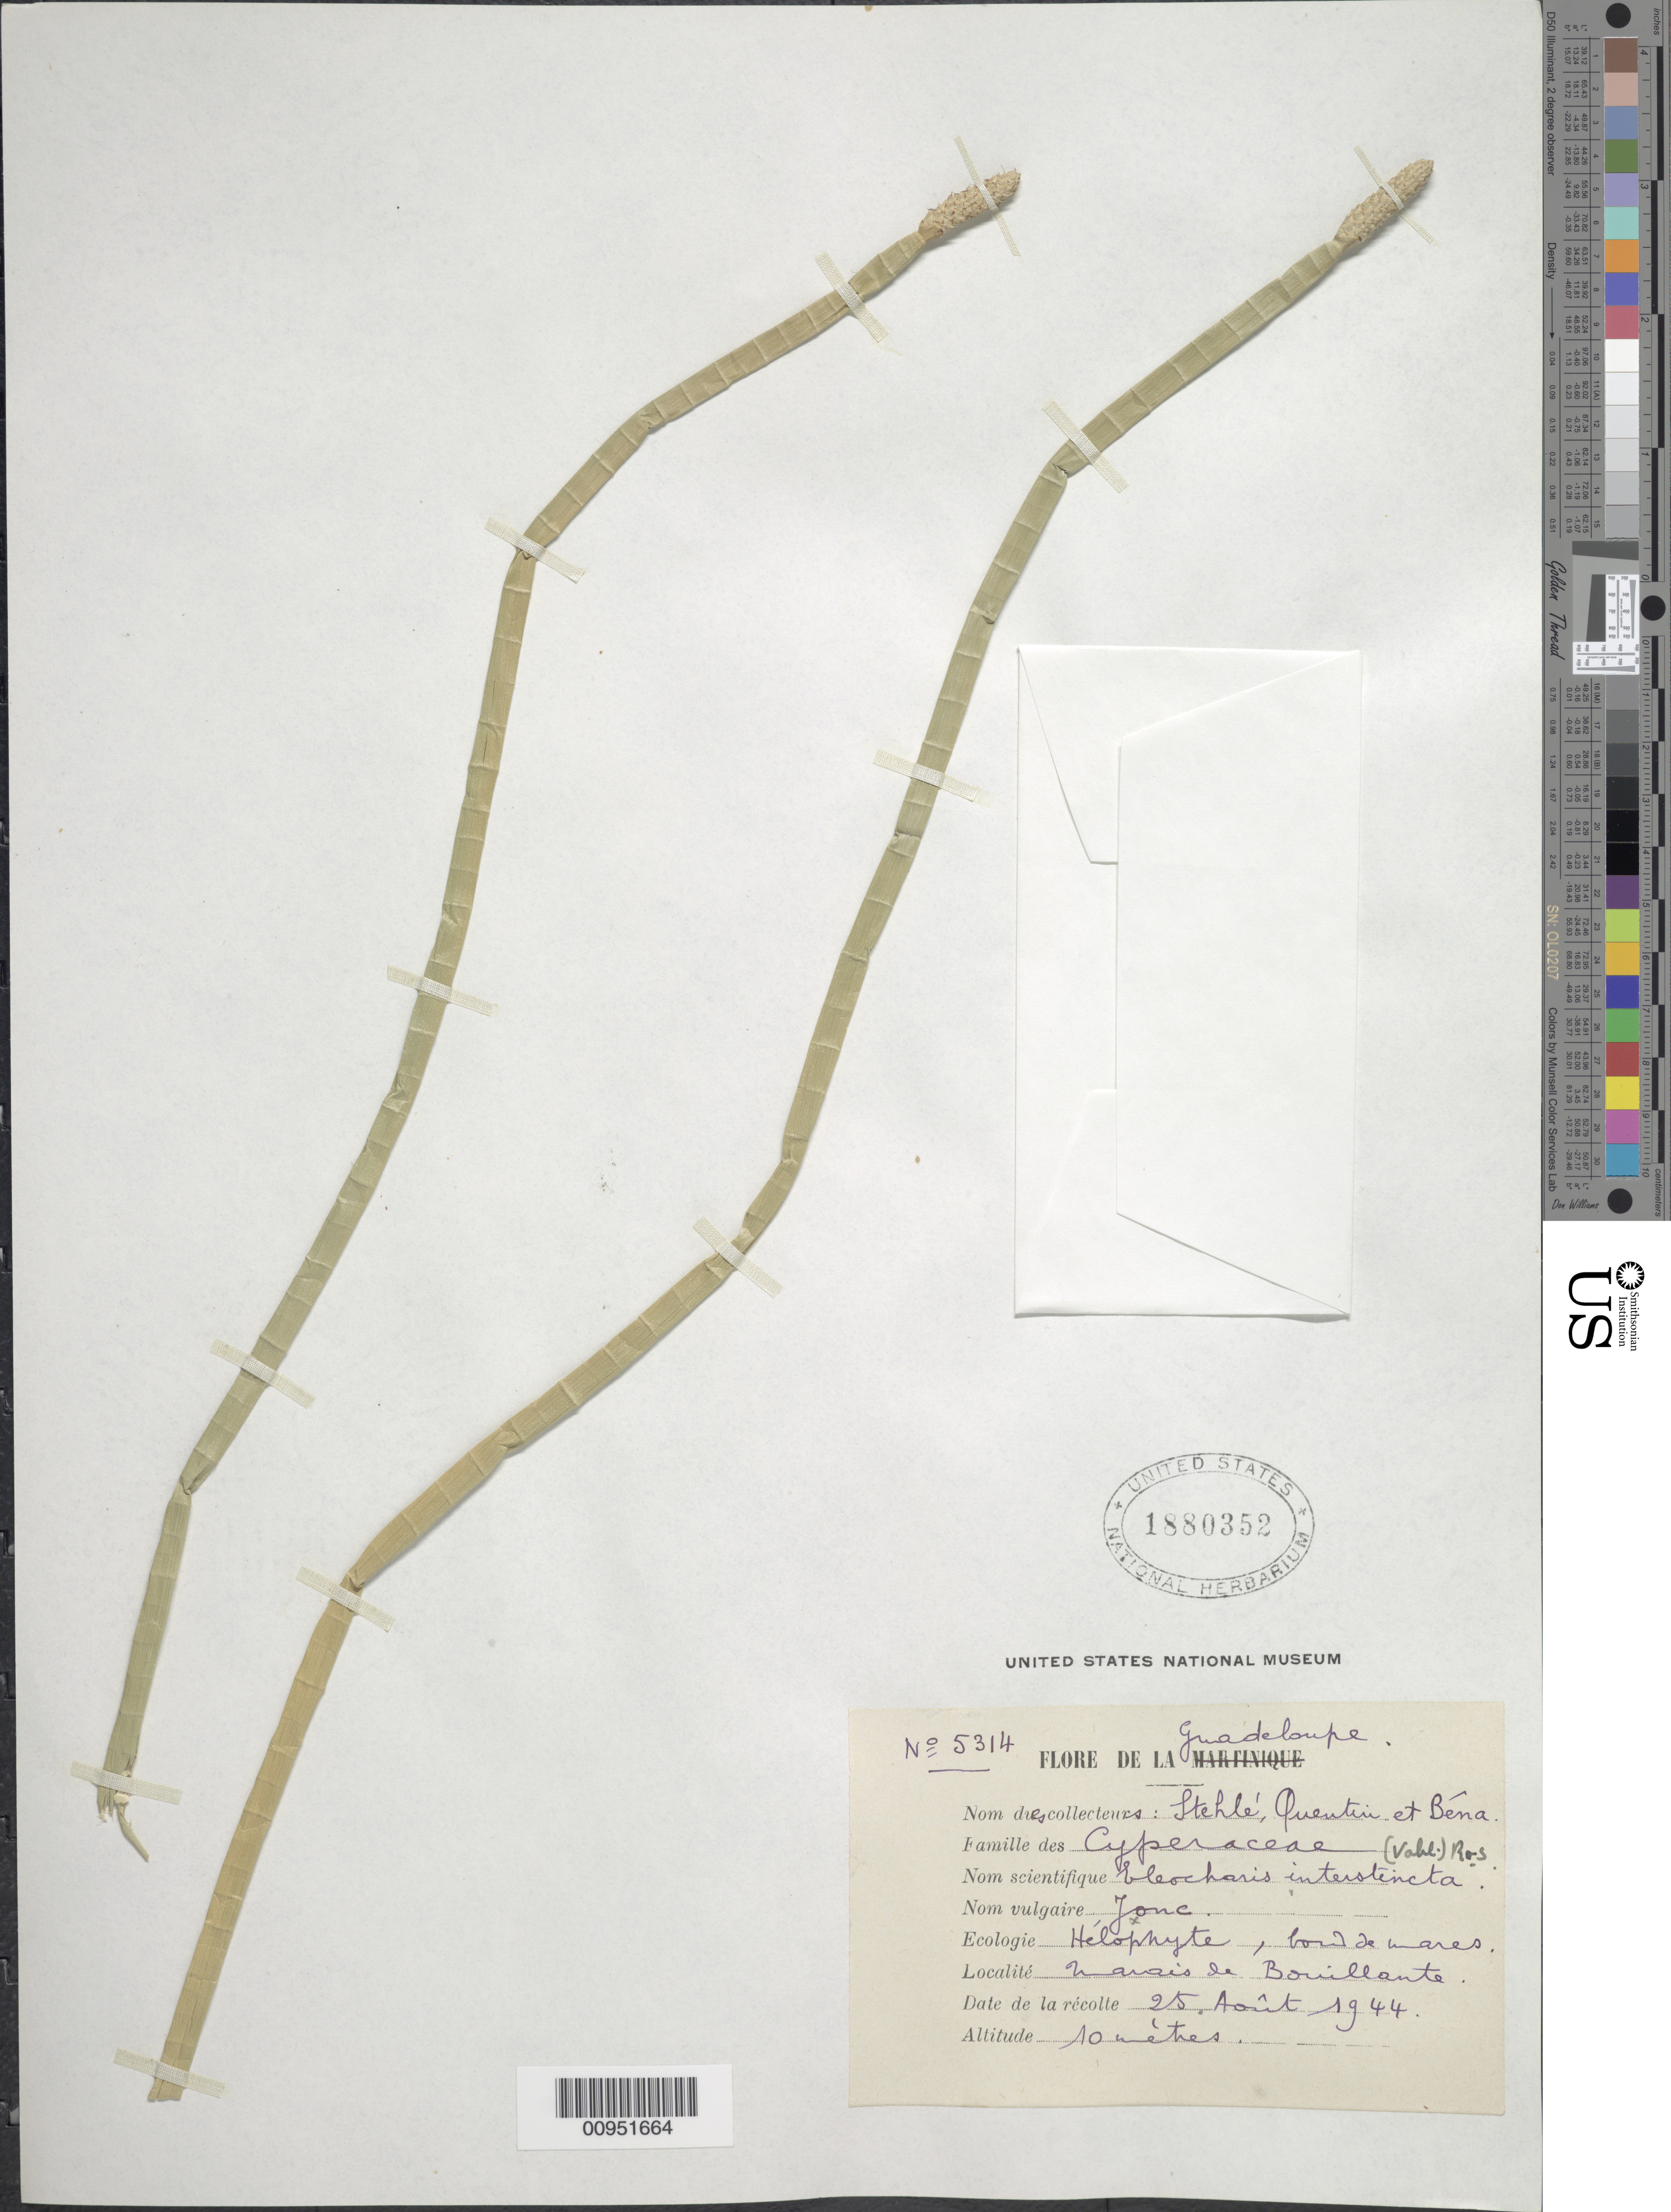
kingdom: Plantae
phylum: Tracheophyta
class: Liliopsida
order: Poales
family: Cyperaceae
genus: Eleocharis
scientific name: Eleocharis interstincta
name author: (Vahl) Roem. & Schult.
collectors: H. Stehlé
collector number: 5314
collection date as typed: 25 Aug 1944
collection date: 1944-08-25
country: Guadeloupe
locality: "Marais"de Bouillante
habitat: Hélophyte, bord de mares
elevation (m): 10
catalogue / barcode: US 1880352